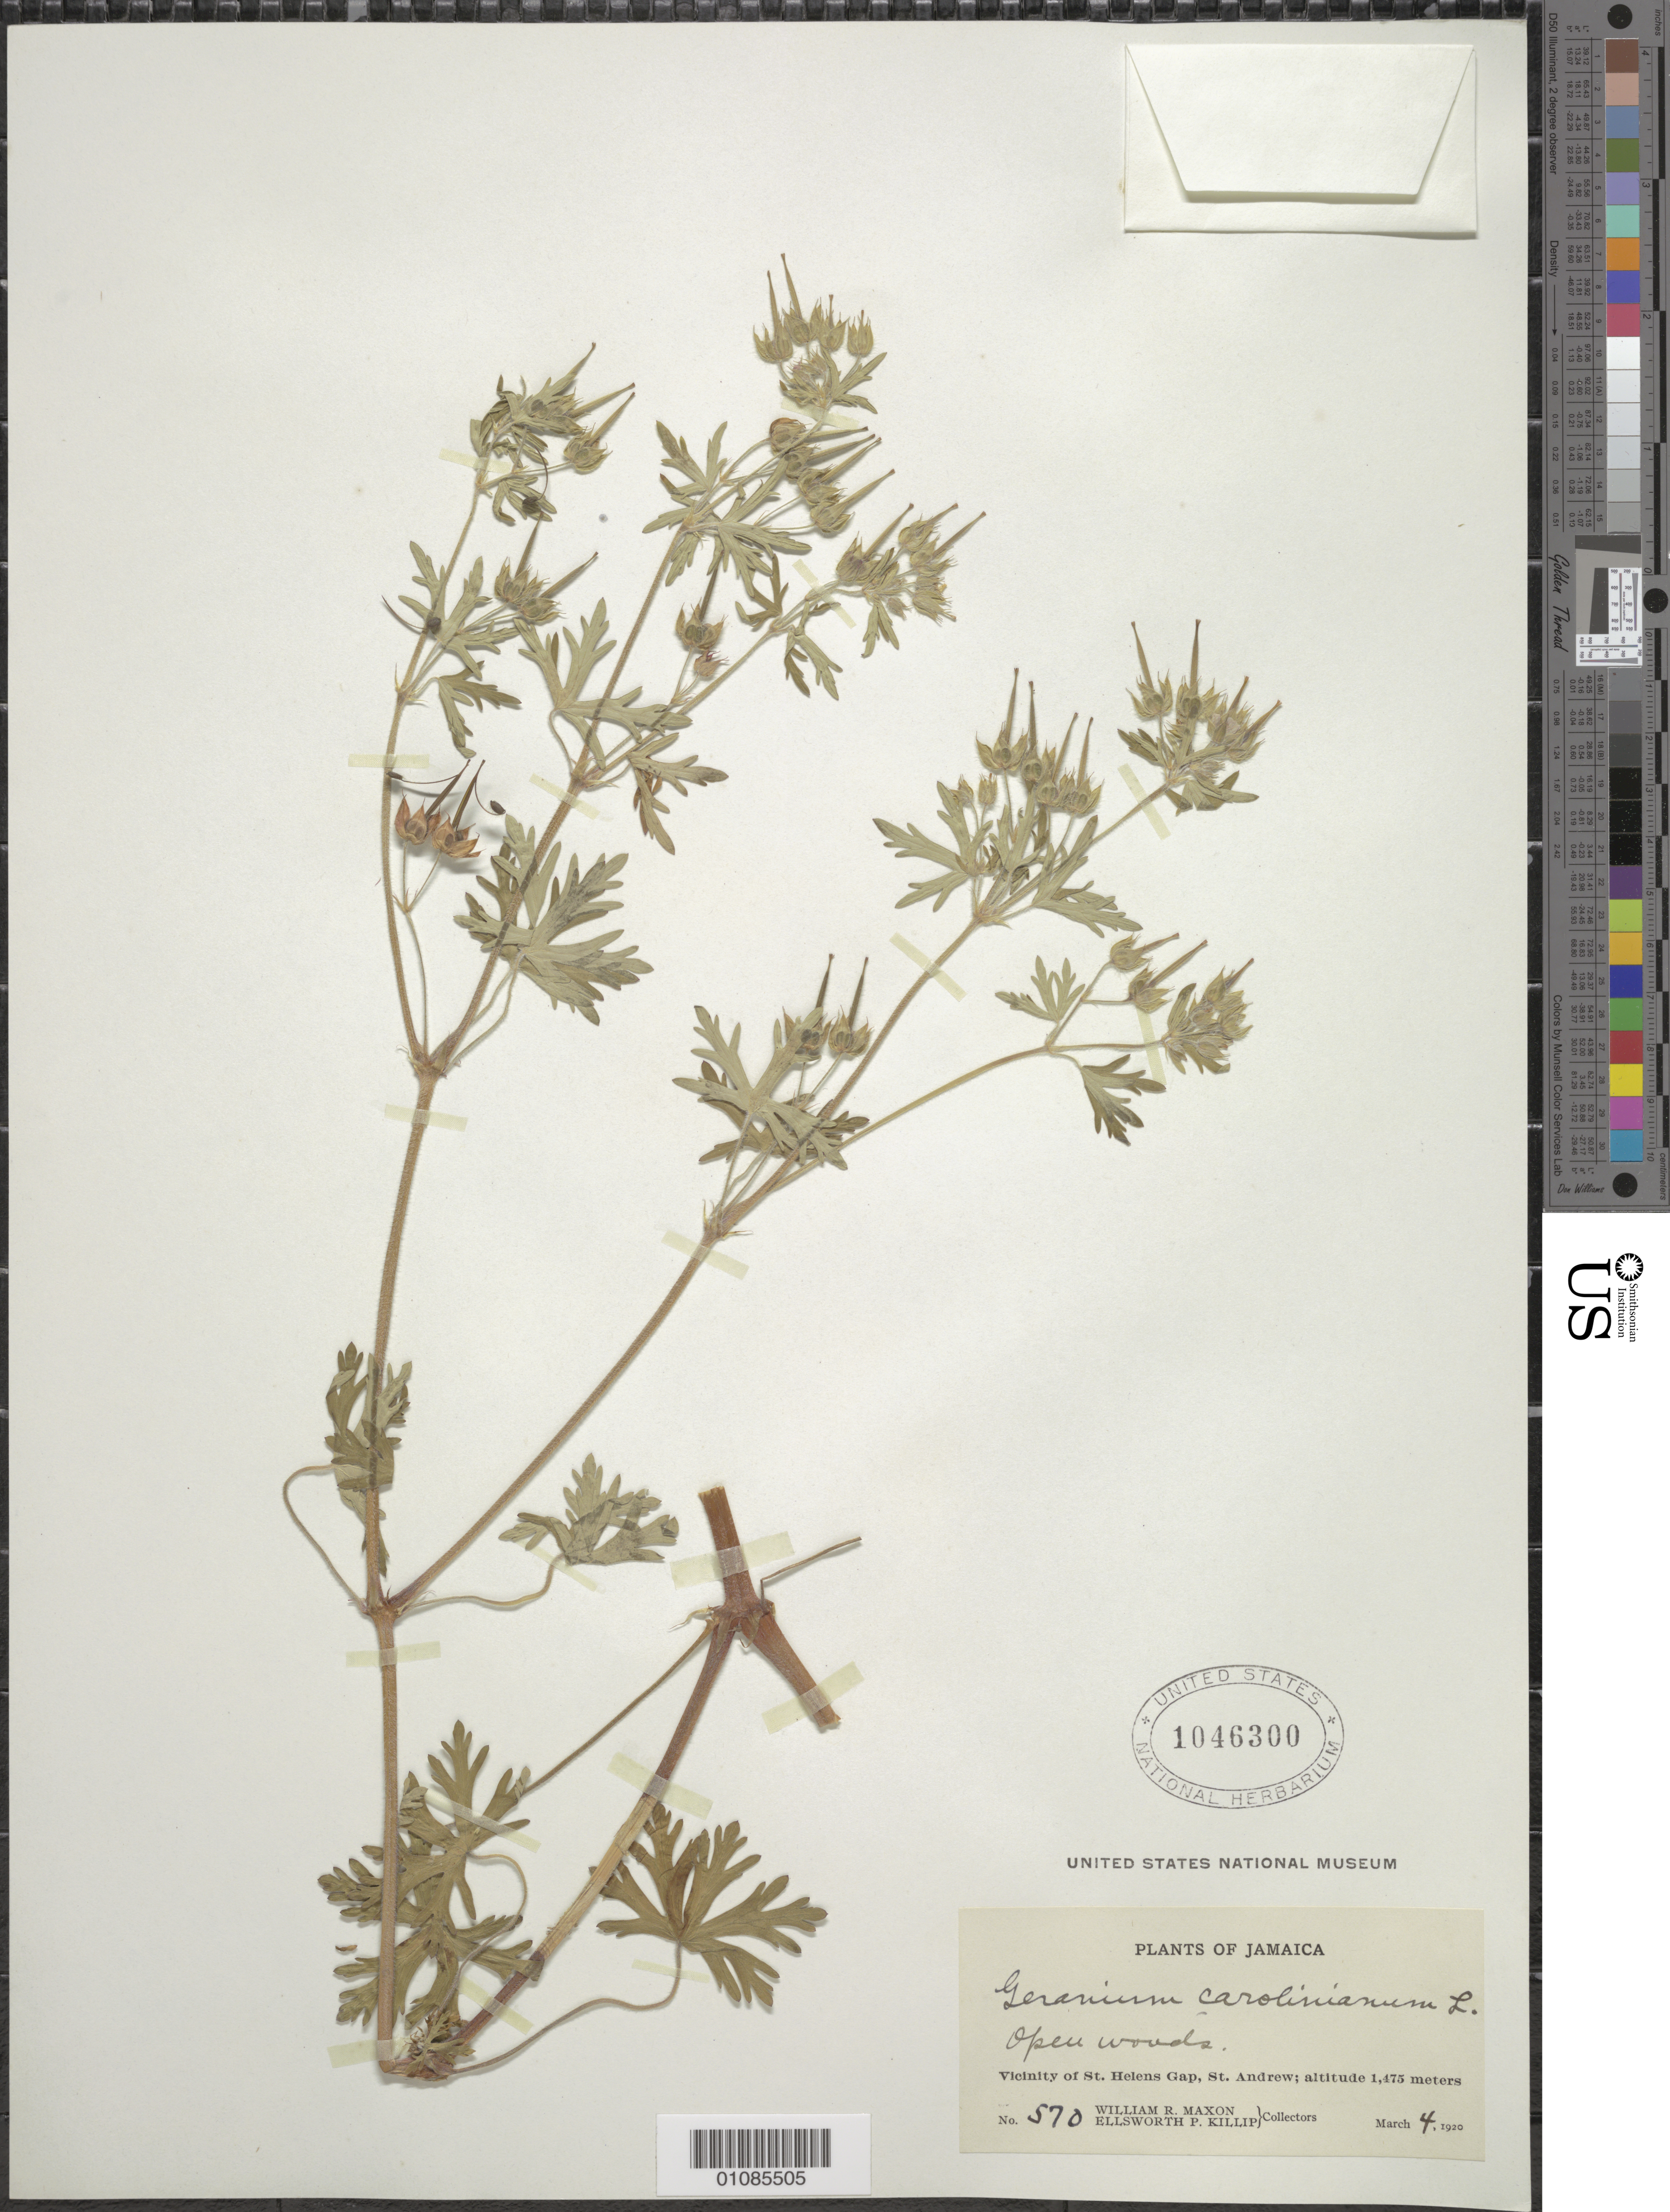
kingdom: Plantae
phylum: Tracheophyta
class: Magnoliopsida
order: Geraniales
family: Geraniaceae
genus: Geranium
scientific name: Geranium carolinianum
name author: L.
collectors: W. R. Maxon & E. P. Killip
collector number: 570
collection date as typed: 04 Mar 1920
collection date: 1920-03-04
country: Jamaica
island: Jamaica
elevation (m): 1475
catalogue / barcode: US 1046300